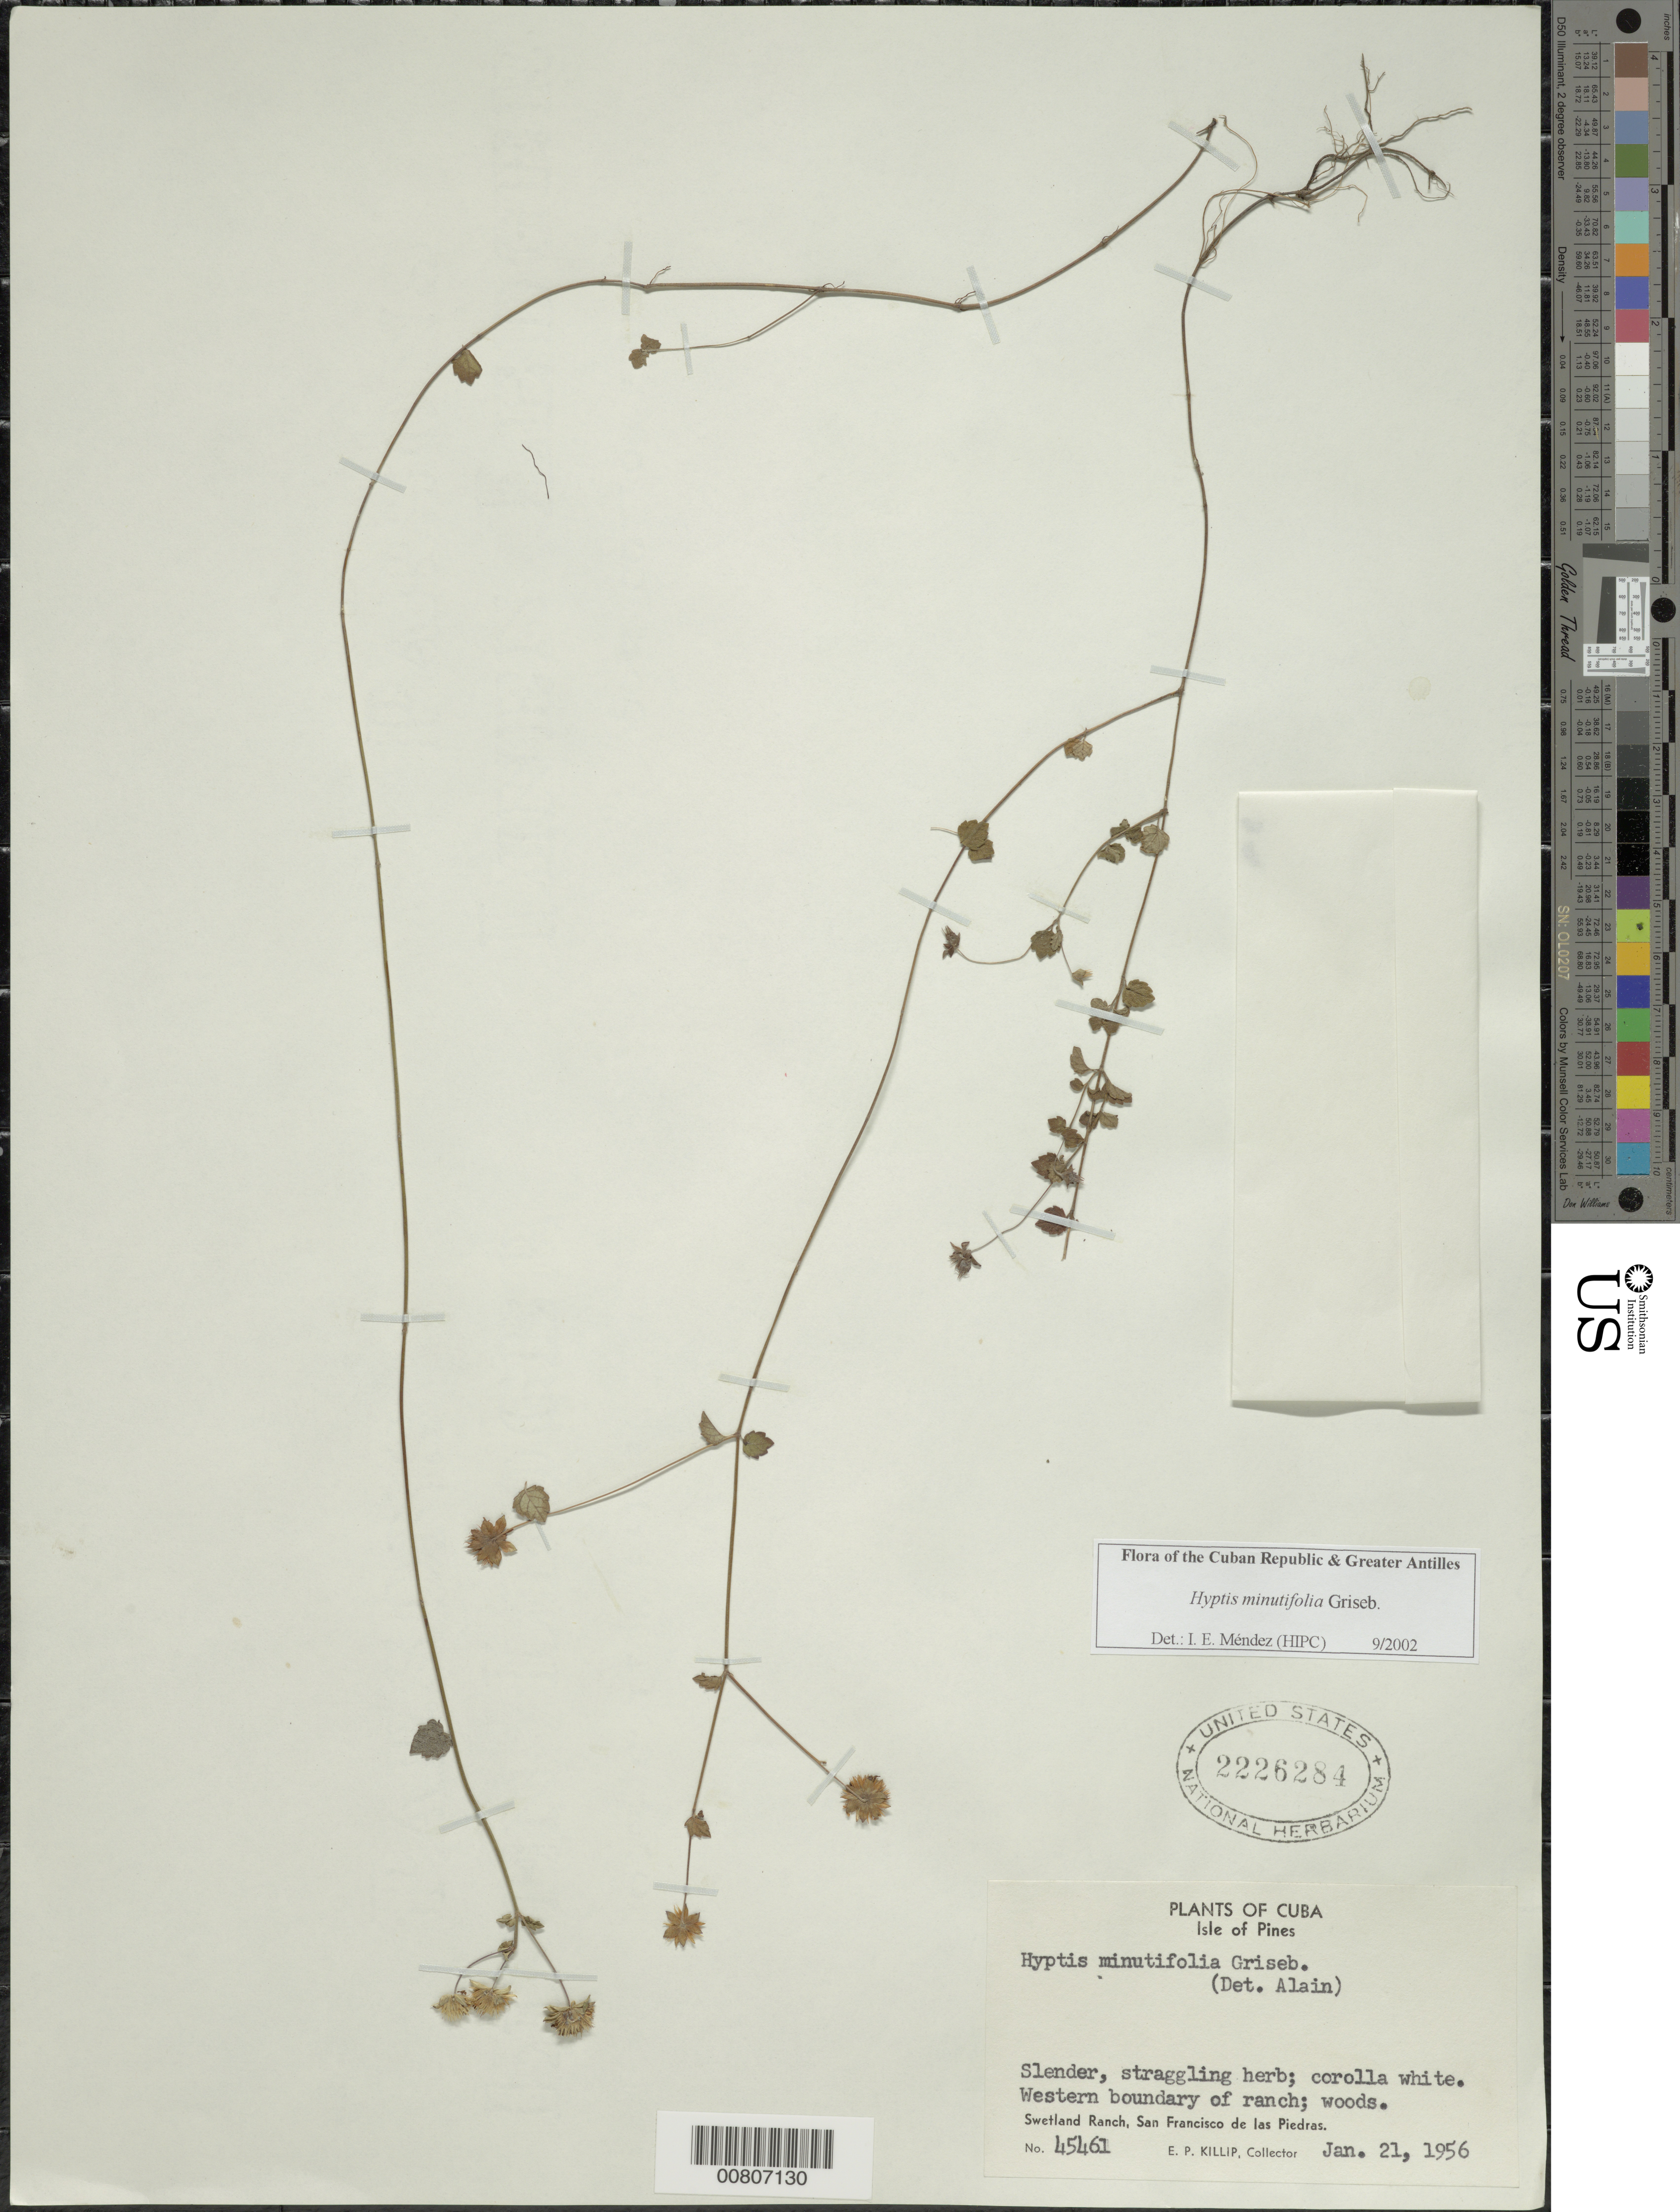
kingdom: Plantae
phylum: Tracheophyta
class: Magnoliopsida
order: Lamiales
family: Lamiaceae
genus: Hyptis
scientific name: Hyptis minutifolia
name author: Griseb.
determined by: Méndez, Isidro E., (HIPC)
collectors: E. P. Killip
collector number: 45461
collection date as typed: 21 Jan 1956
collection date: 1956-01-21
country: Cuba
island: Isla de la Juventud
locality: Isle of Pines, Swetland Ranch, San Francisco de las Piedras, W boundary of ranch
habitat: Woods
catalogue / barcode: US 2226284